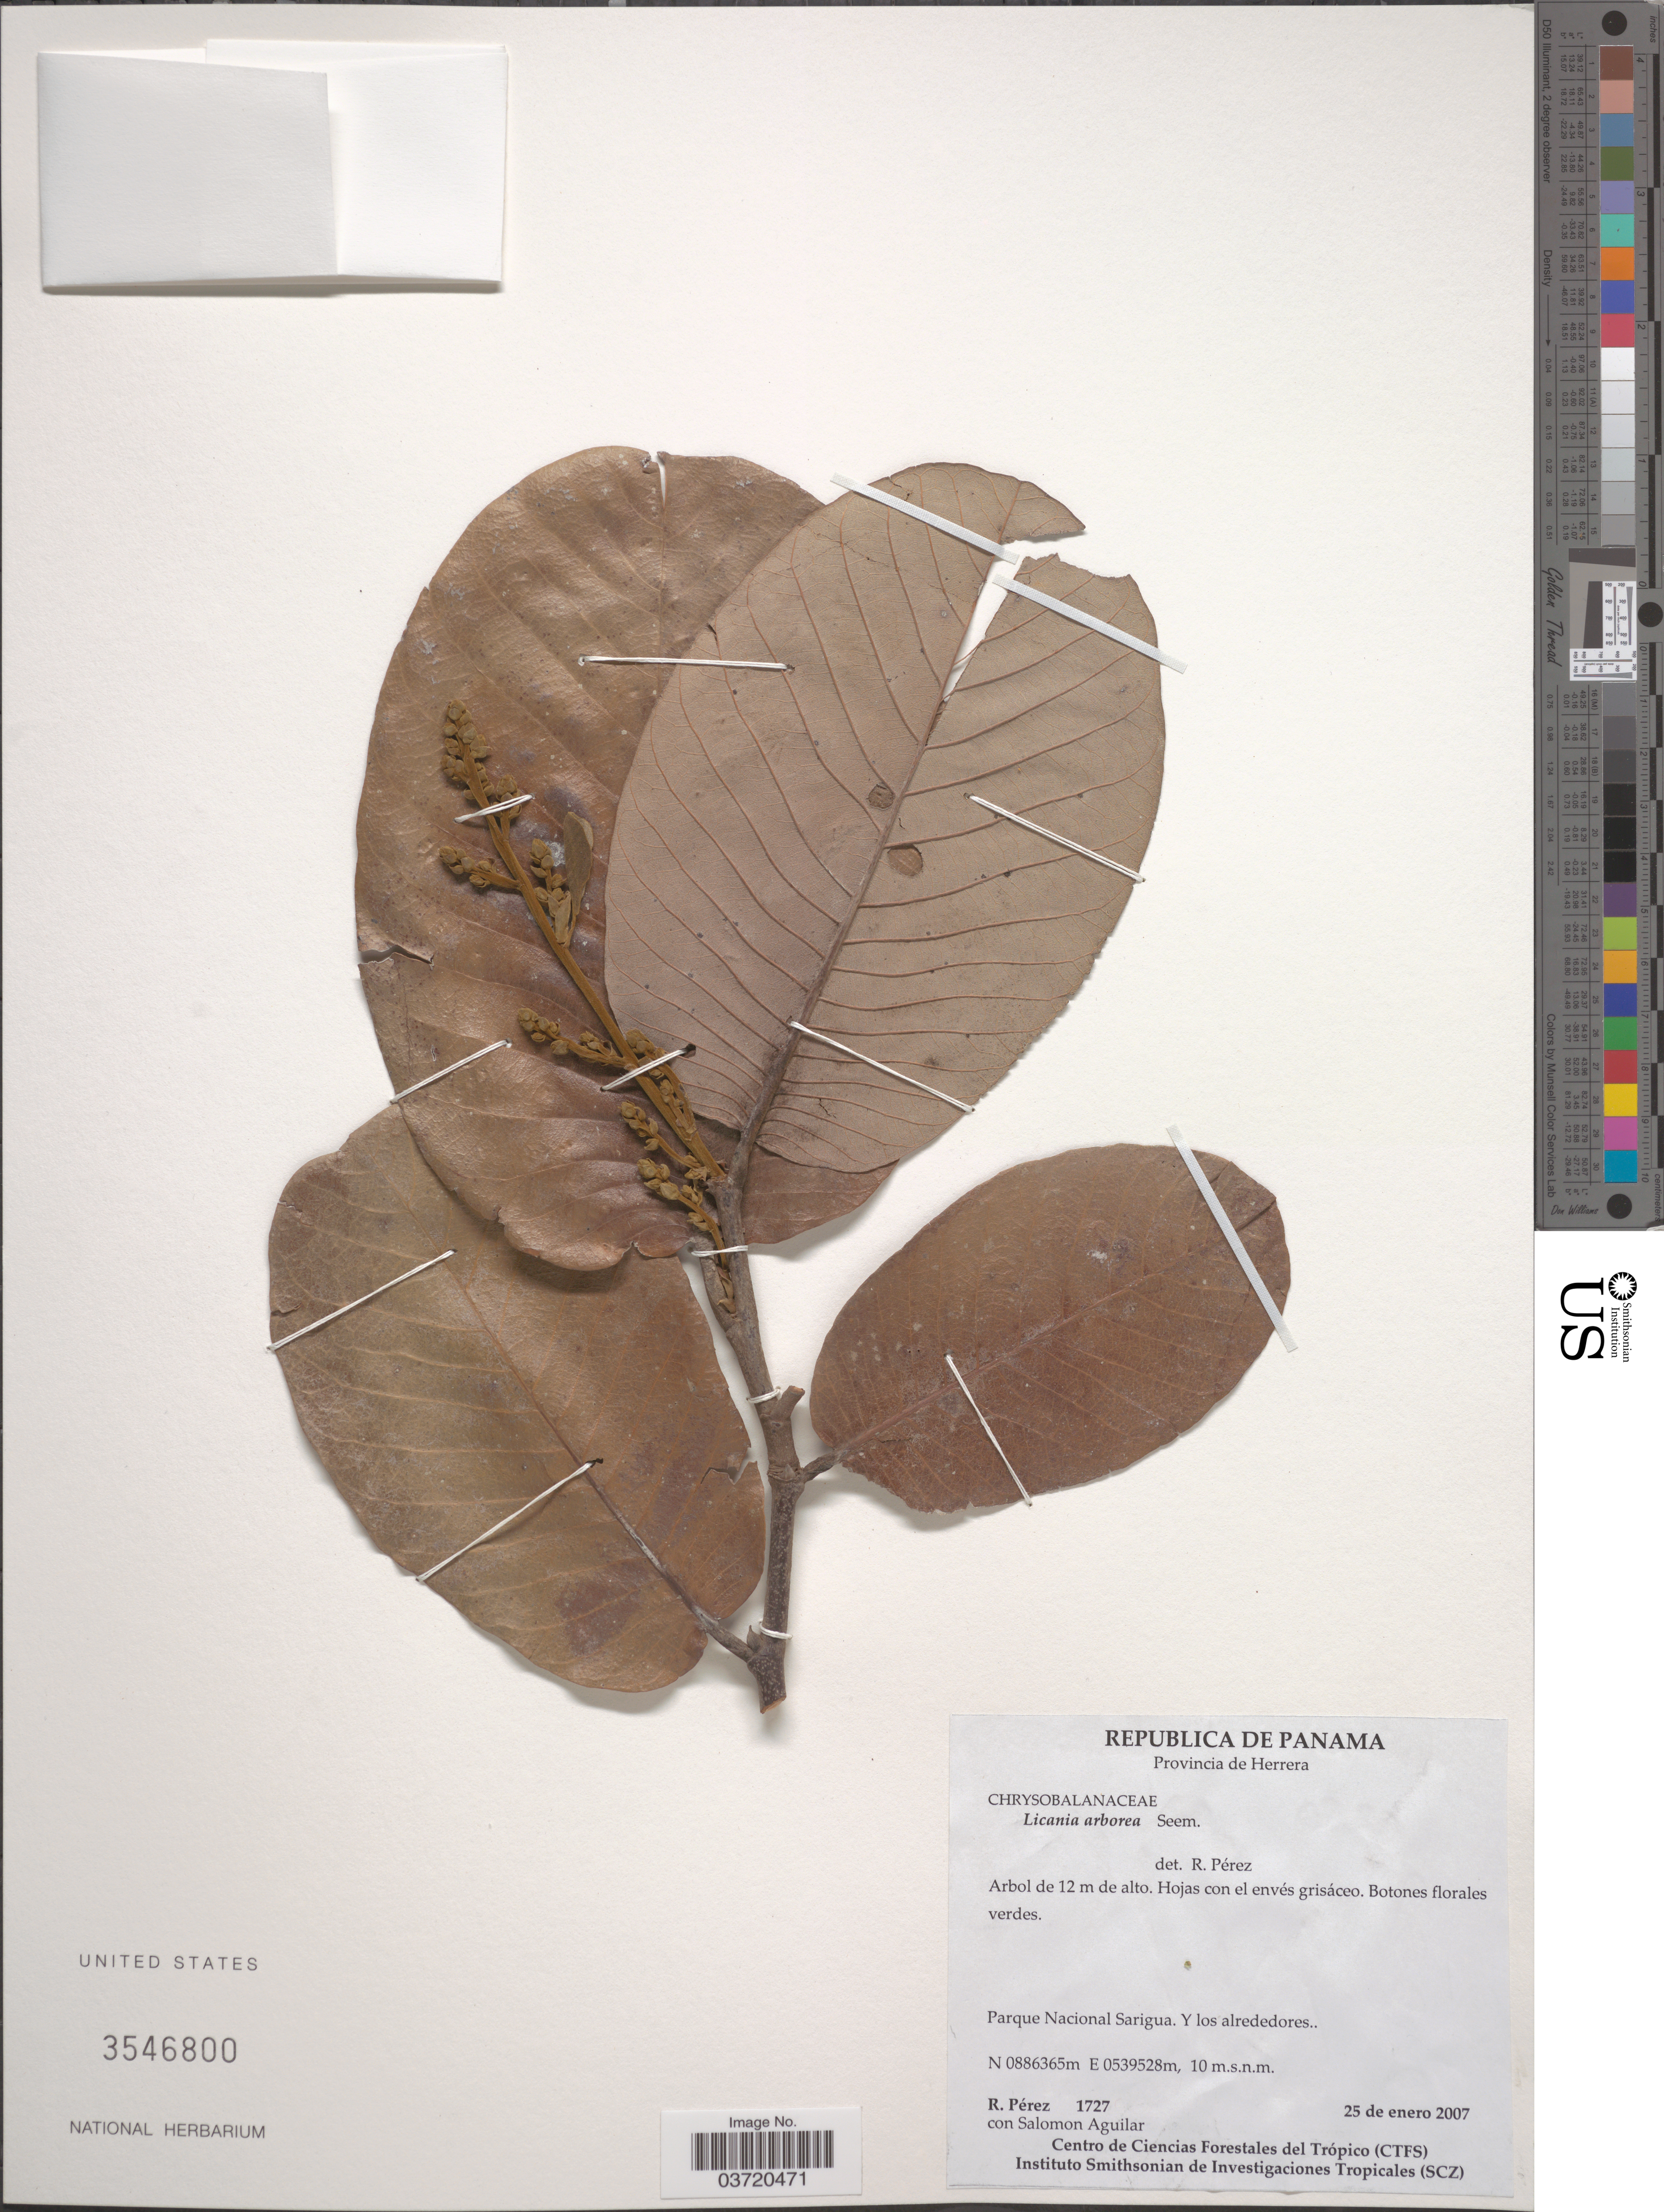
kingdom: Plantae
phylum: Tracheophyta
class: Magnoliopsida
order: Malpighiales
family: Chrysobalanaceae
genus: Microdesmia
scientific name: Microdesmia arborea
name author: (Seem.) Sothers & Prance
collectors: R. Perez & S. Aguilar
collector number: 1727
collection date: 2007-01-25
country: Panama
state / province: Herrera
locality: Parque Nacional Sarigua. Y los alrededores.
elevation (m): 10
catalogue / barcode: US 3546800